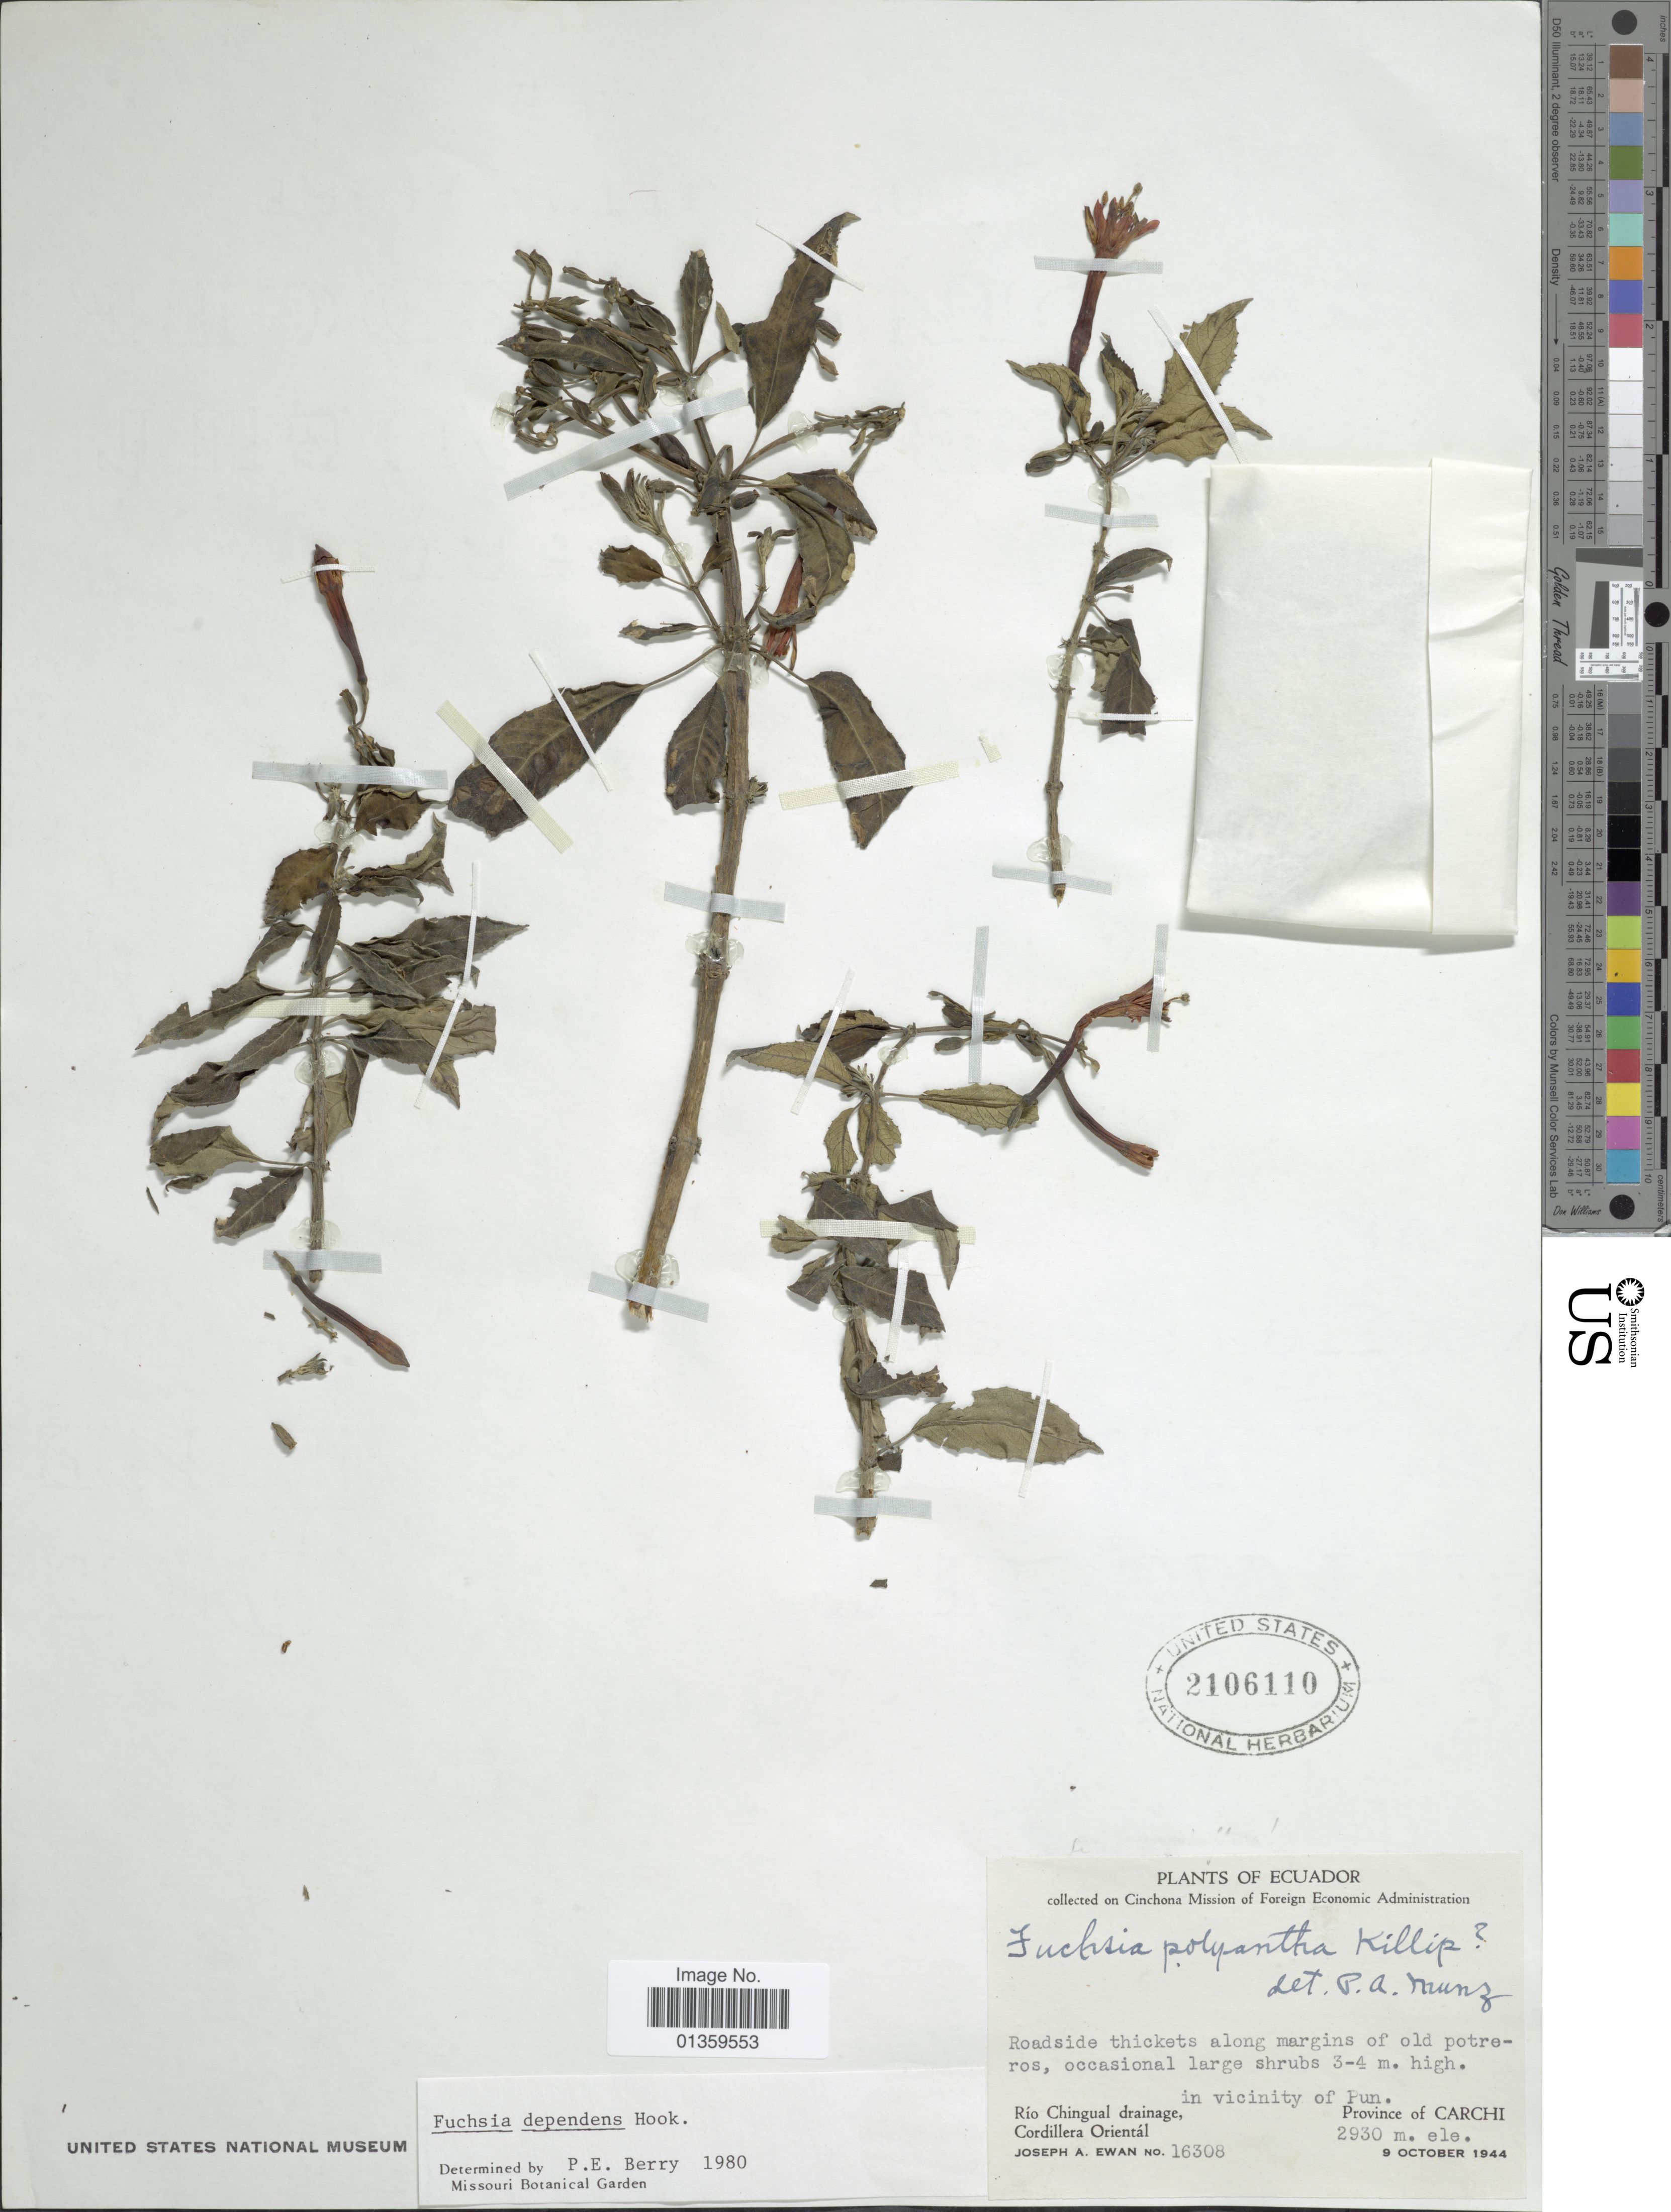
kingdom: Plantae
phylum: Tracheophyta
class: Magnoliopsida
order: Myrtales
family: Onagraceae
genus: Fuchsia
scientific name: Fuchsia dependens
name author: Hook.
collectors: J. A. Ewan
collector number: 16308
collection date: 1944-10-09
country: Ecuador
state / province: Carchi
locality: Río Chingual drainage, Cordillera Orientál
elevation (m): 2930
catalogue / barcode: US 2106110